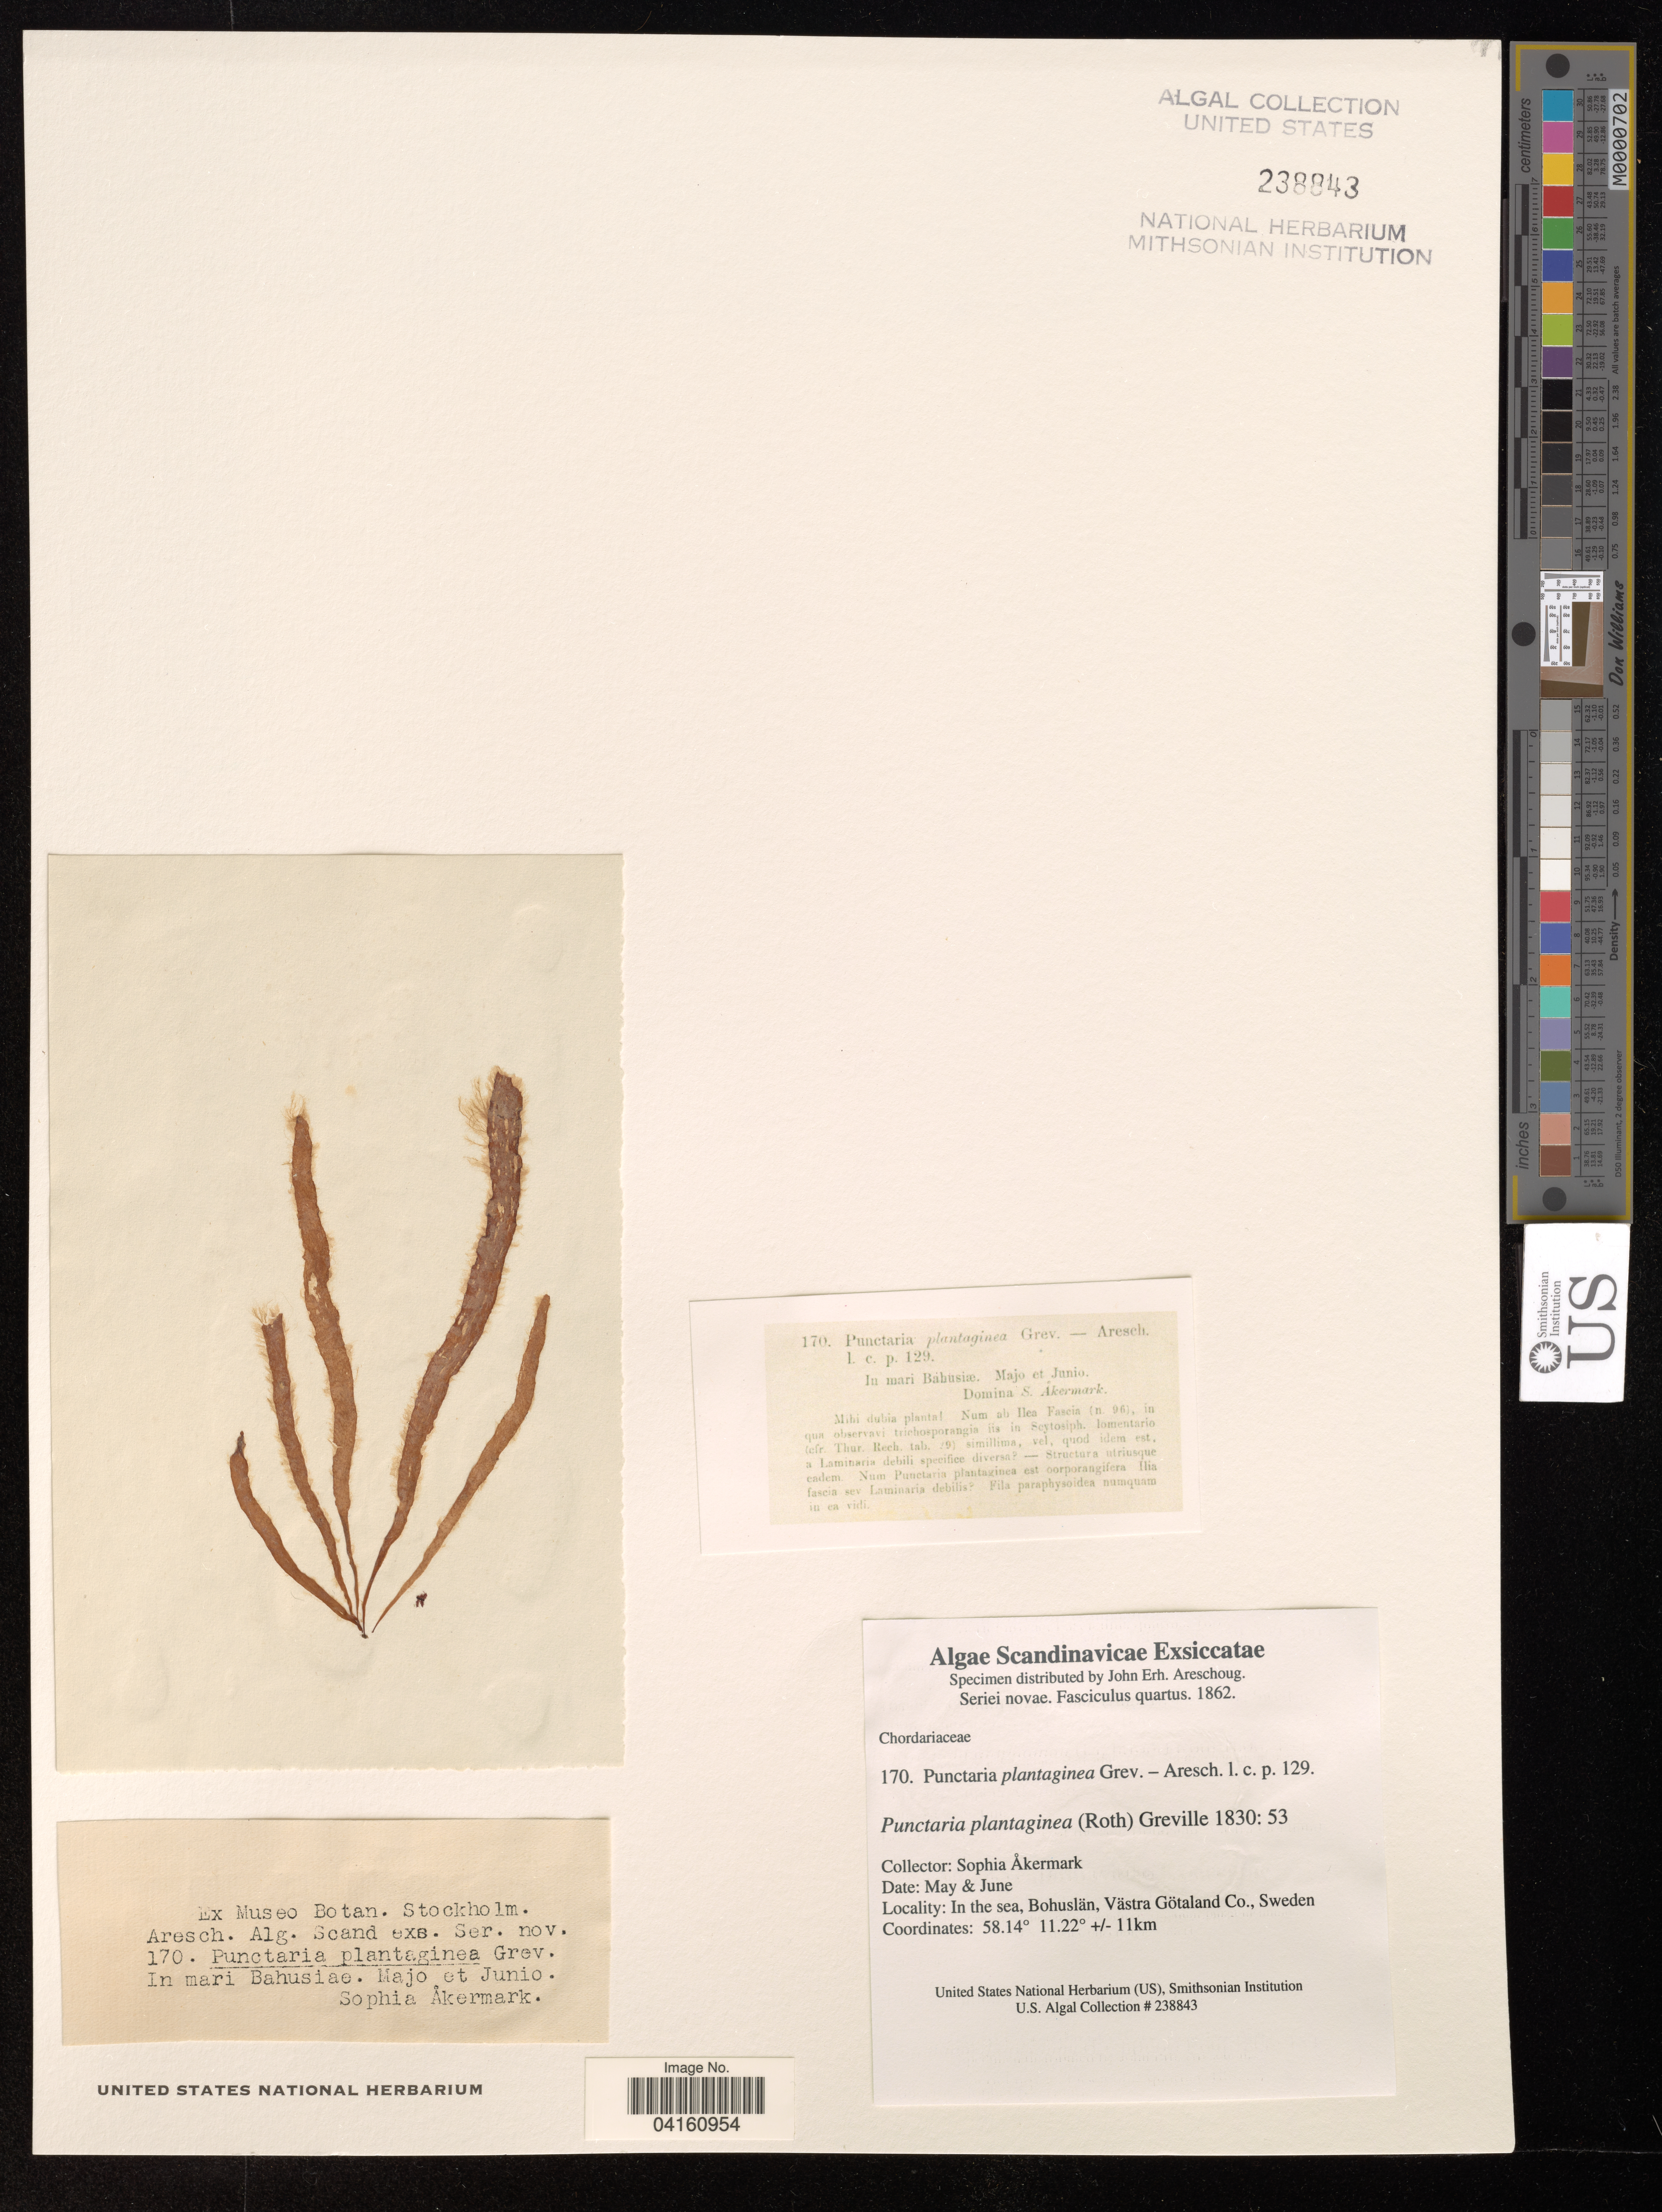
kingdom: Chromista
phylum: Ochrophyta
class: Phaeophyceae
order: Dictyosiphonales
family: Punctariaceae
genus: Punctaria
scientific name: Punctaria plantaginea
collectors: S. Akermark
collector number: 170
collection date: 1862-05/1862-06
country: Sweden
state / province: Västra Götaland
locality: Bohuslan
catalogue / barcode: US 238843